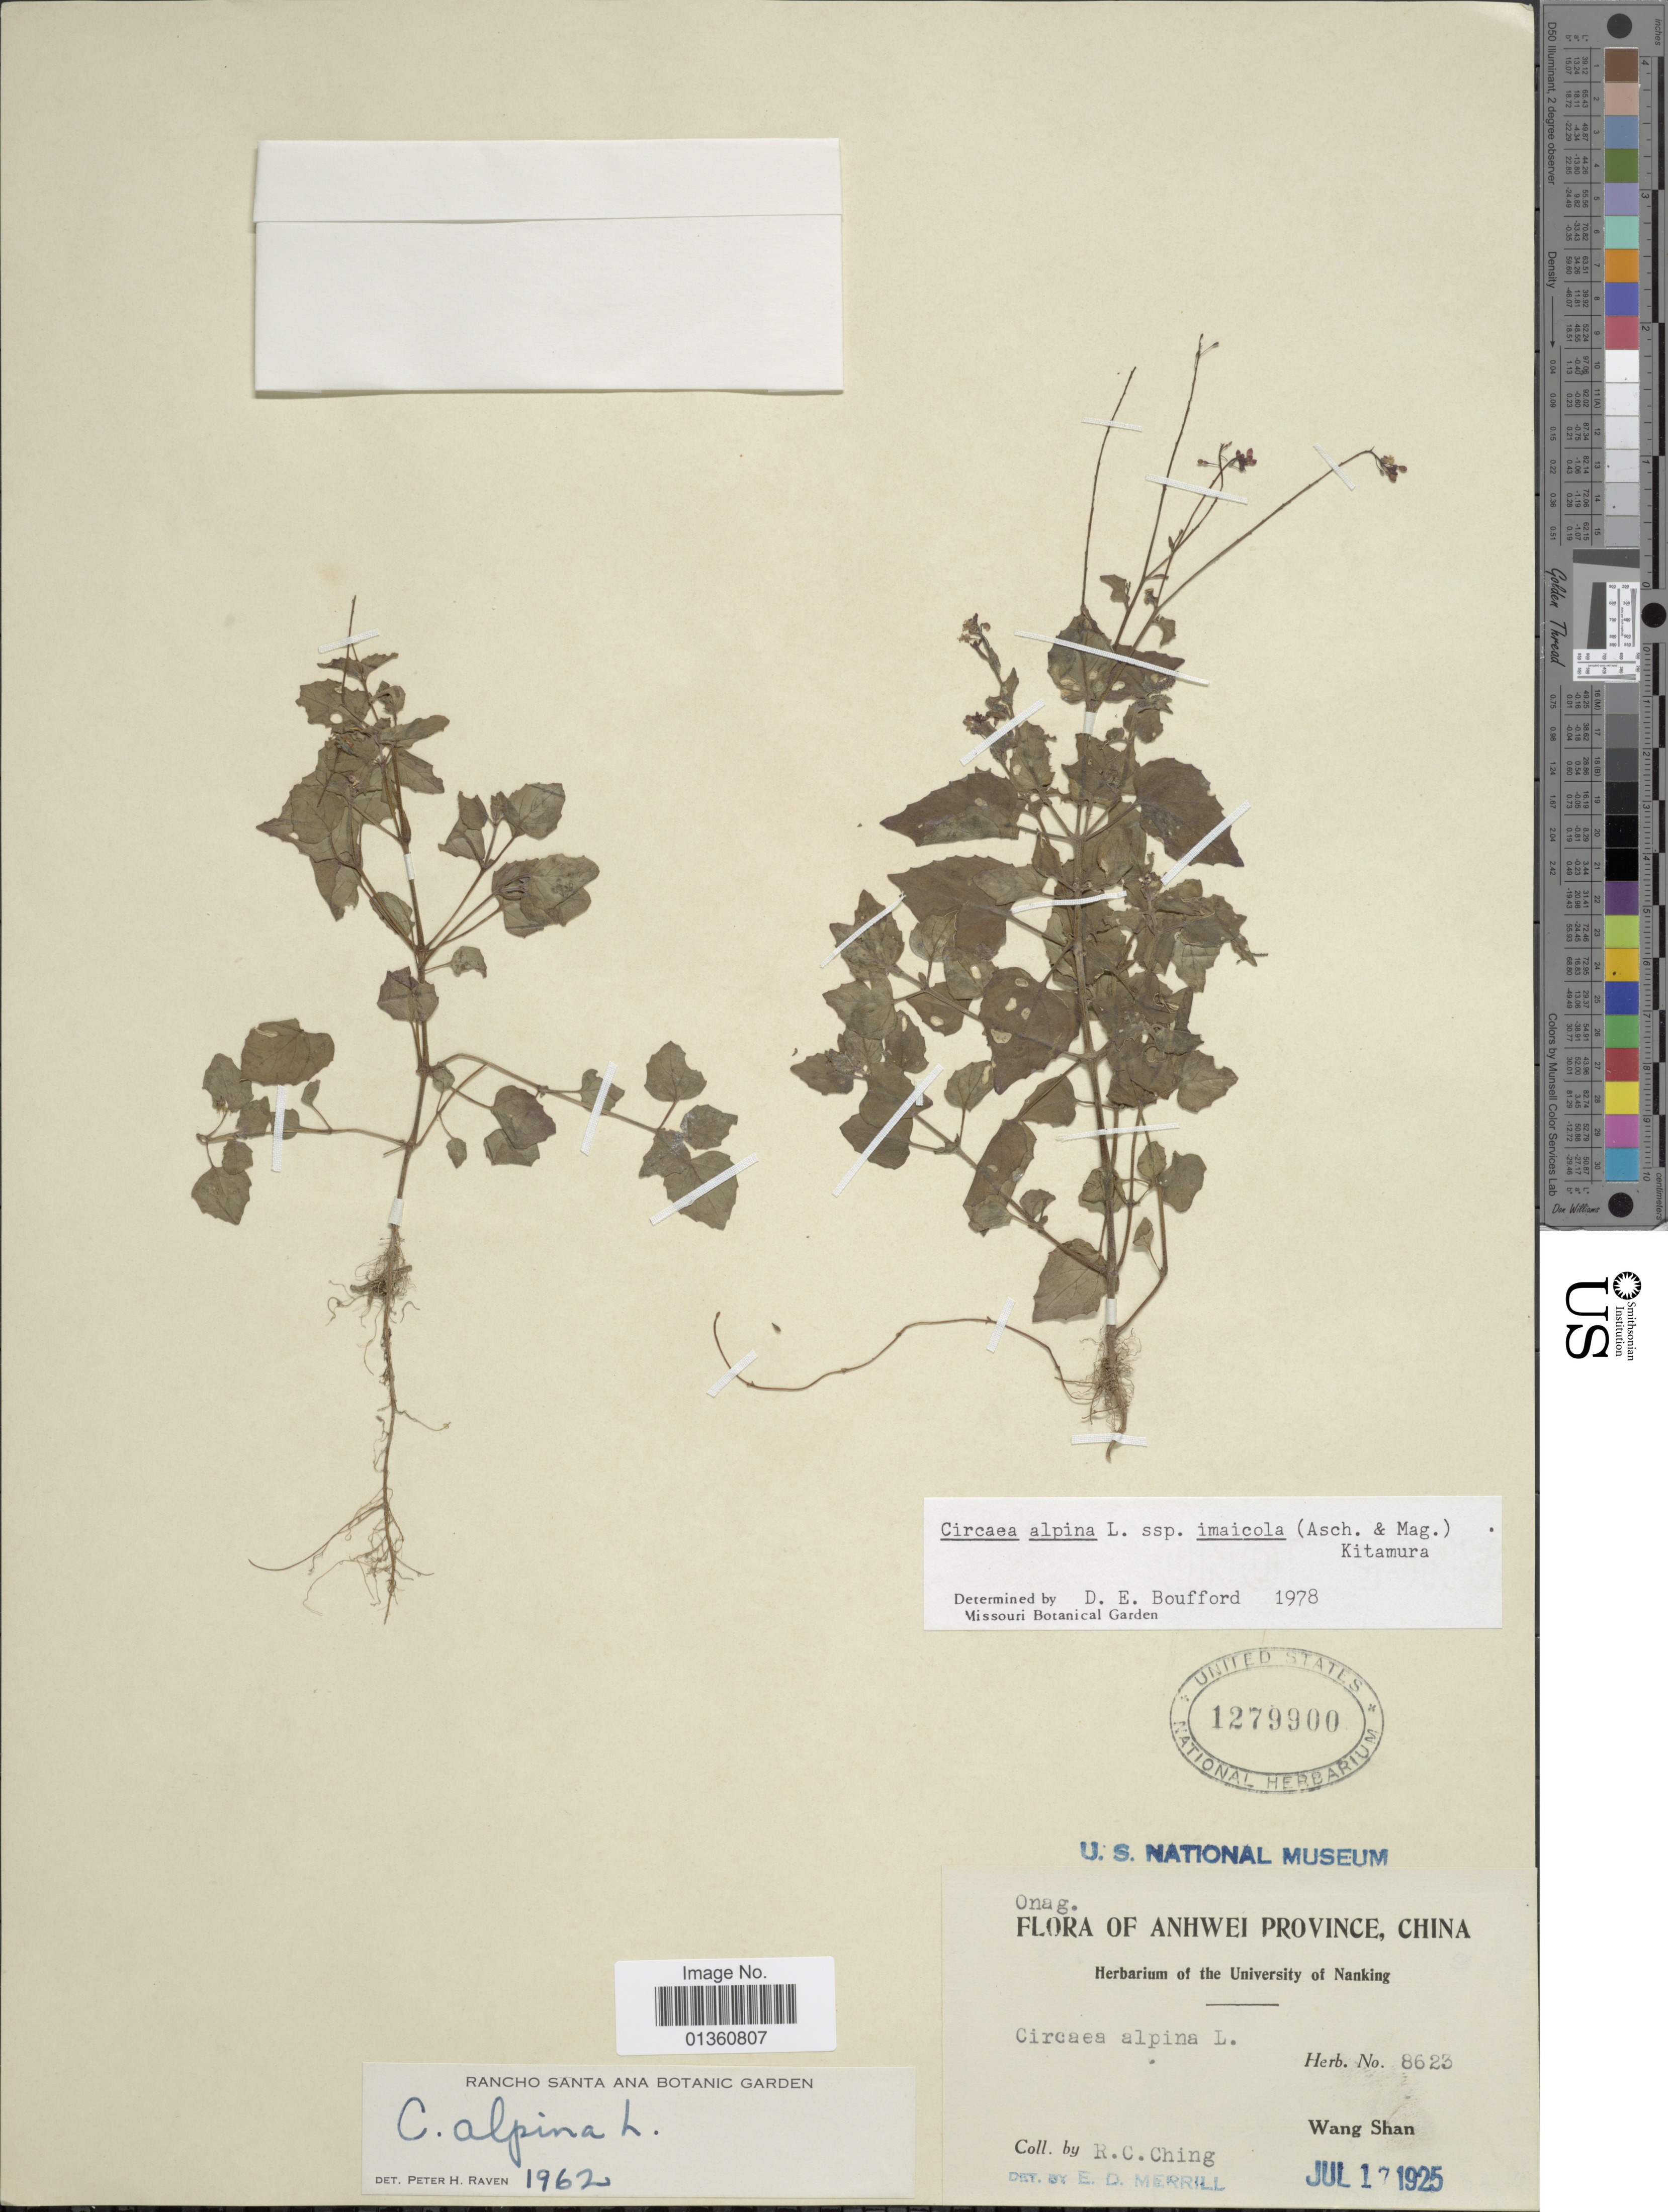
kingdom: Plantae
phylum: Tracheophyta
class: Magnoliopsida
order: Myrtales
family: Onagraceae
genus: Circaea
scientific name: Circaea alpina subsp. imaicola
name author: (Asch. & Magnus) Kitam.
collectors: R. C. Ching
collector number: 8623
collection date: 1925-07-17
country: China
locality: Anhwei Province. Wang Shan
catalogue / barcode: US 1279900